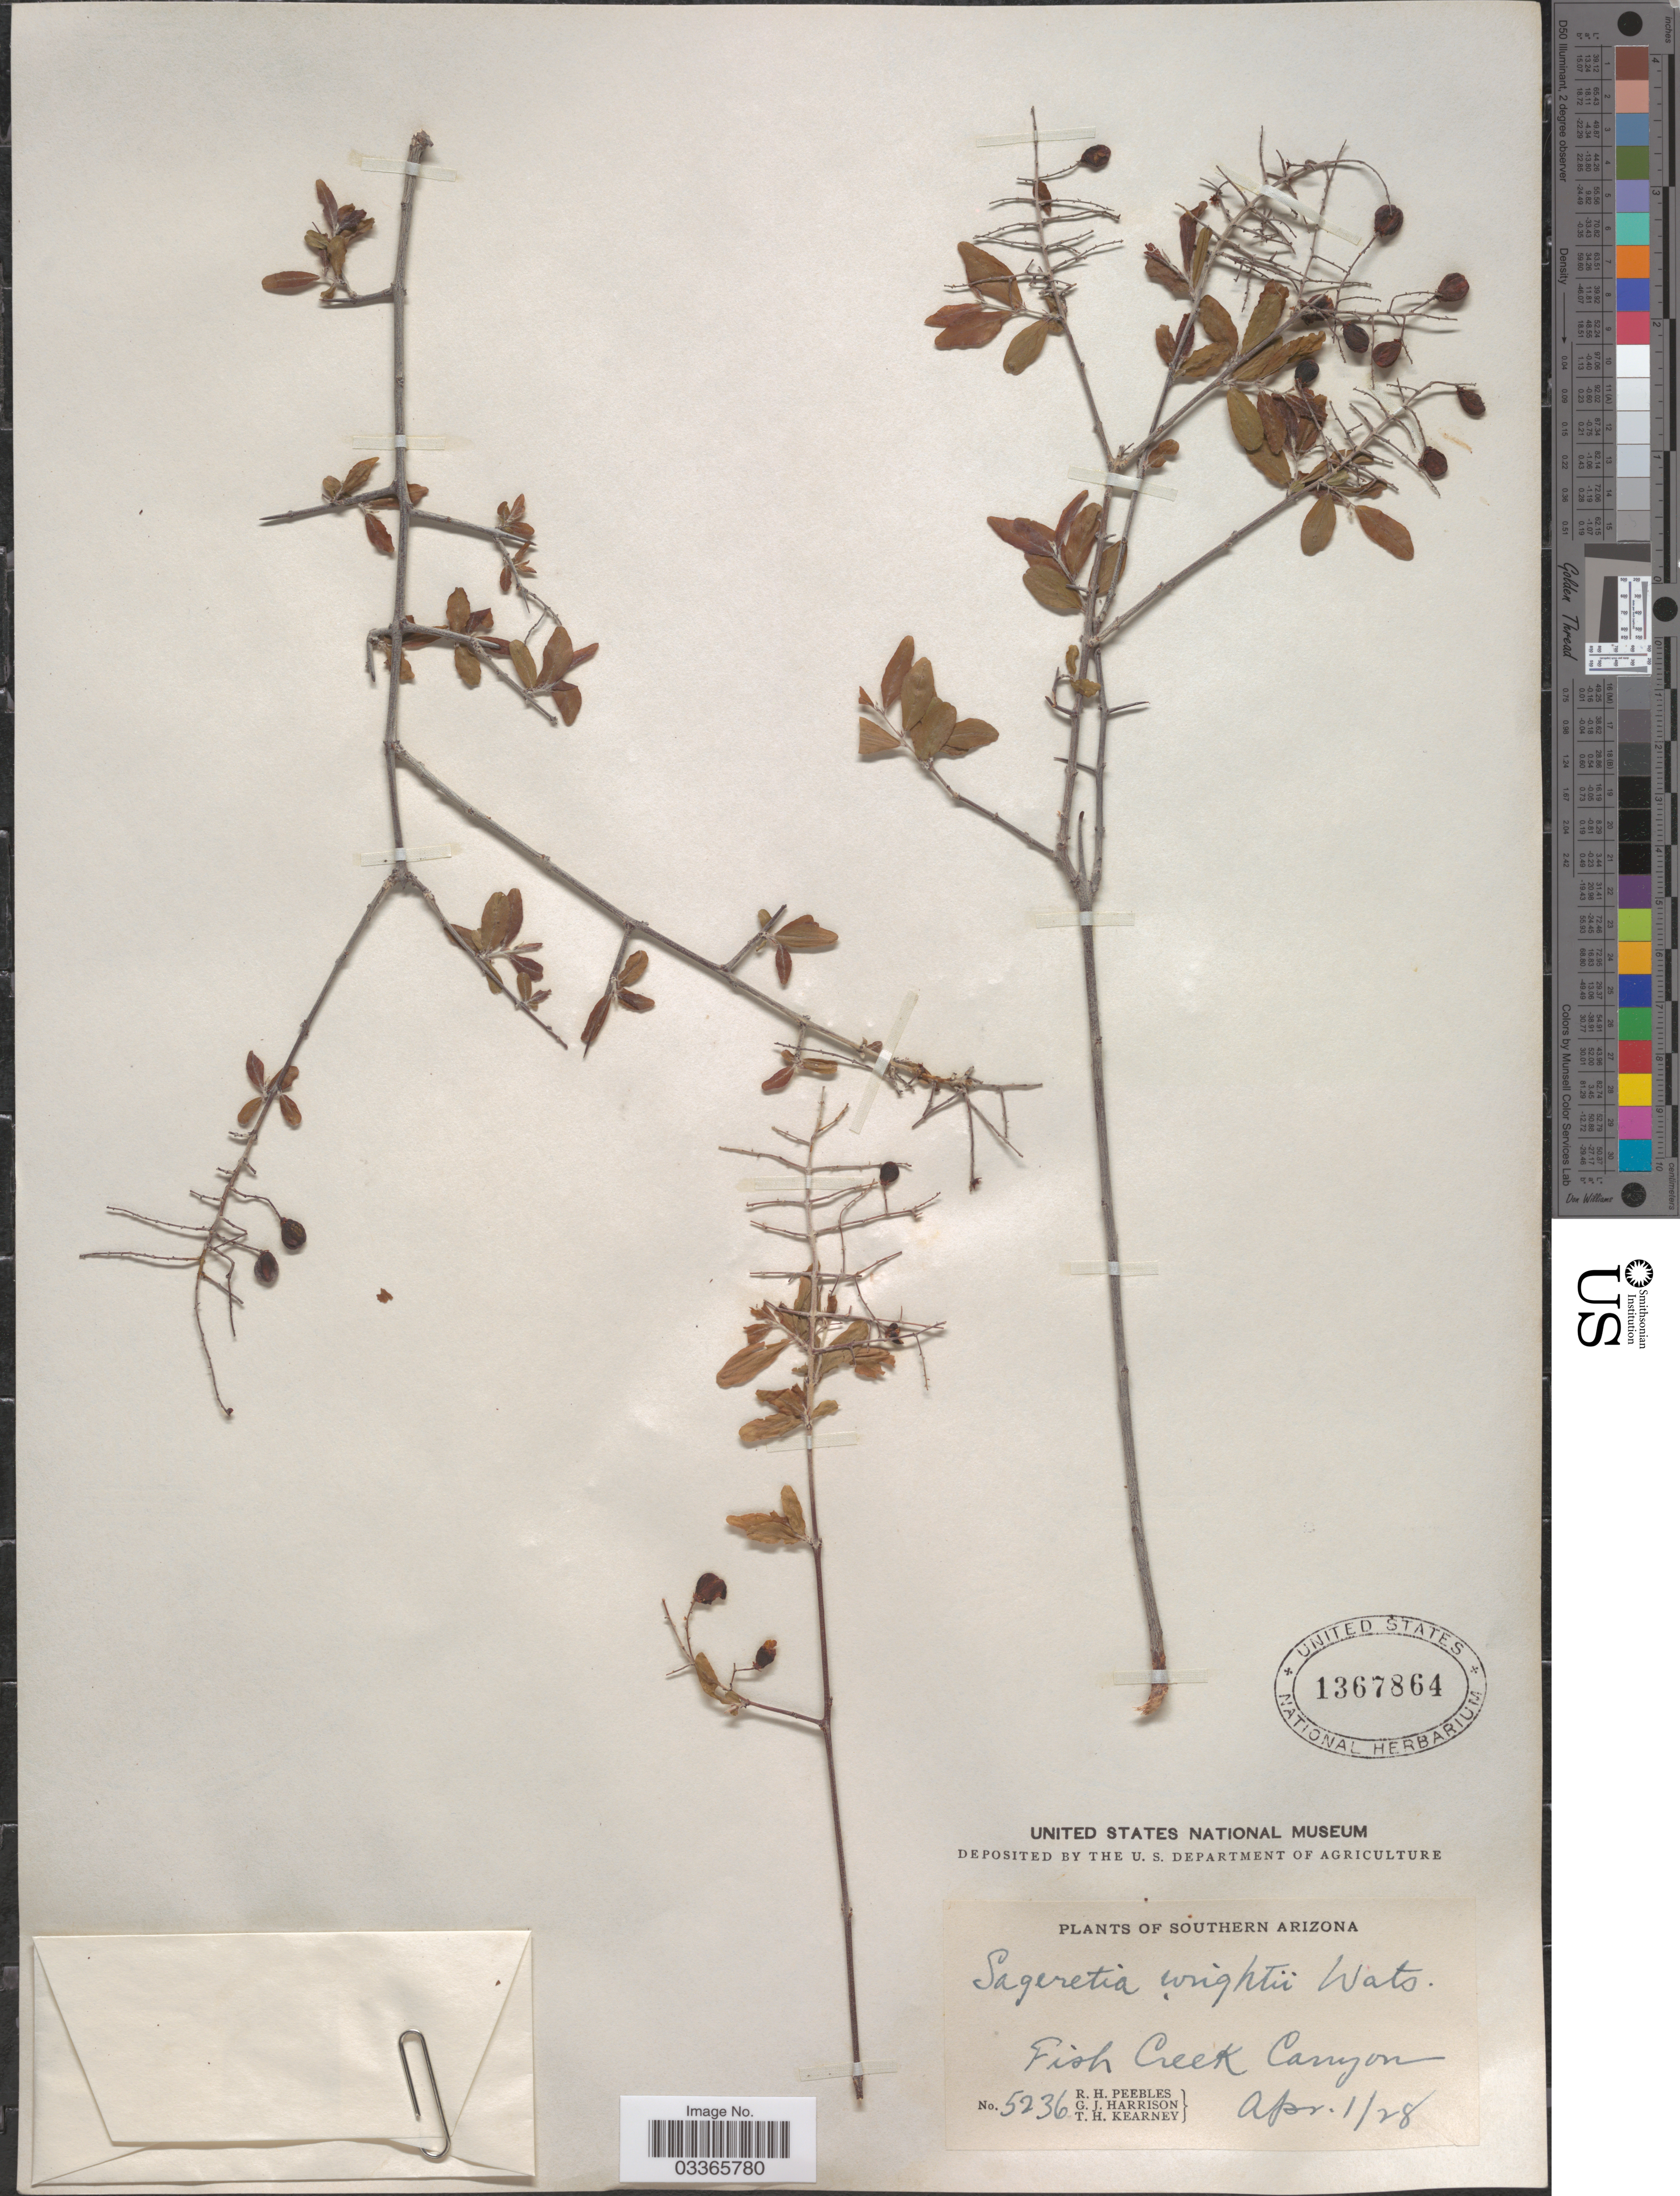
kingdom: Plantae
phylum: Tracheophyta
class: Magnoliopsida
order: Rosales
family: Rhamnaceae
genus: Sageretia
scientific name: Sageretia wrightii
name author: S. Watson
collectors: R. H. Peebles, G. J. Harrison & T. H. Kearney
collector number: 5236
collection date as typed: Transcribed d/m/y: 1/4/28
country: United States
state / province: Arizona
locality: Southern Arizona. Fish Creek Canyon.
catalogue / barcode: US 1367864